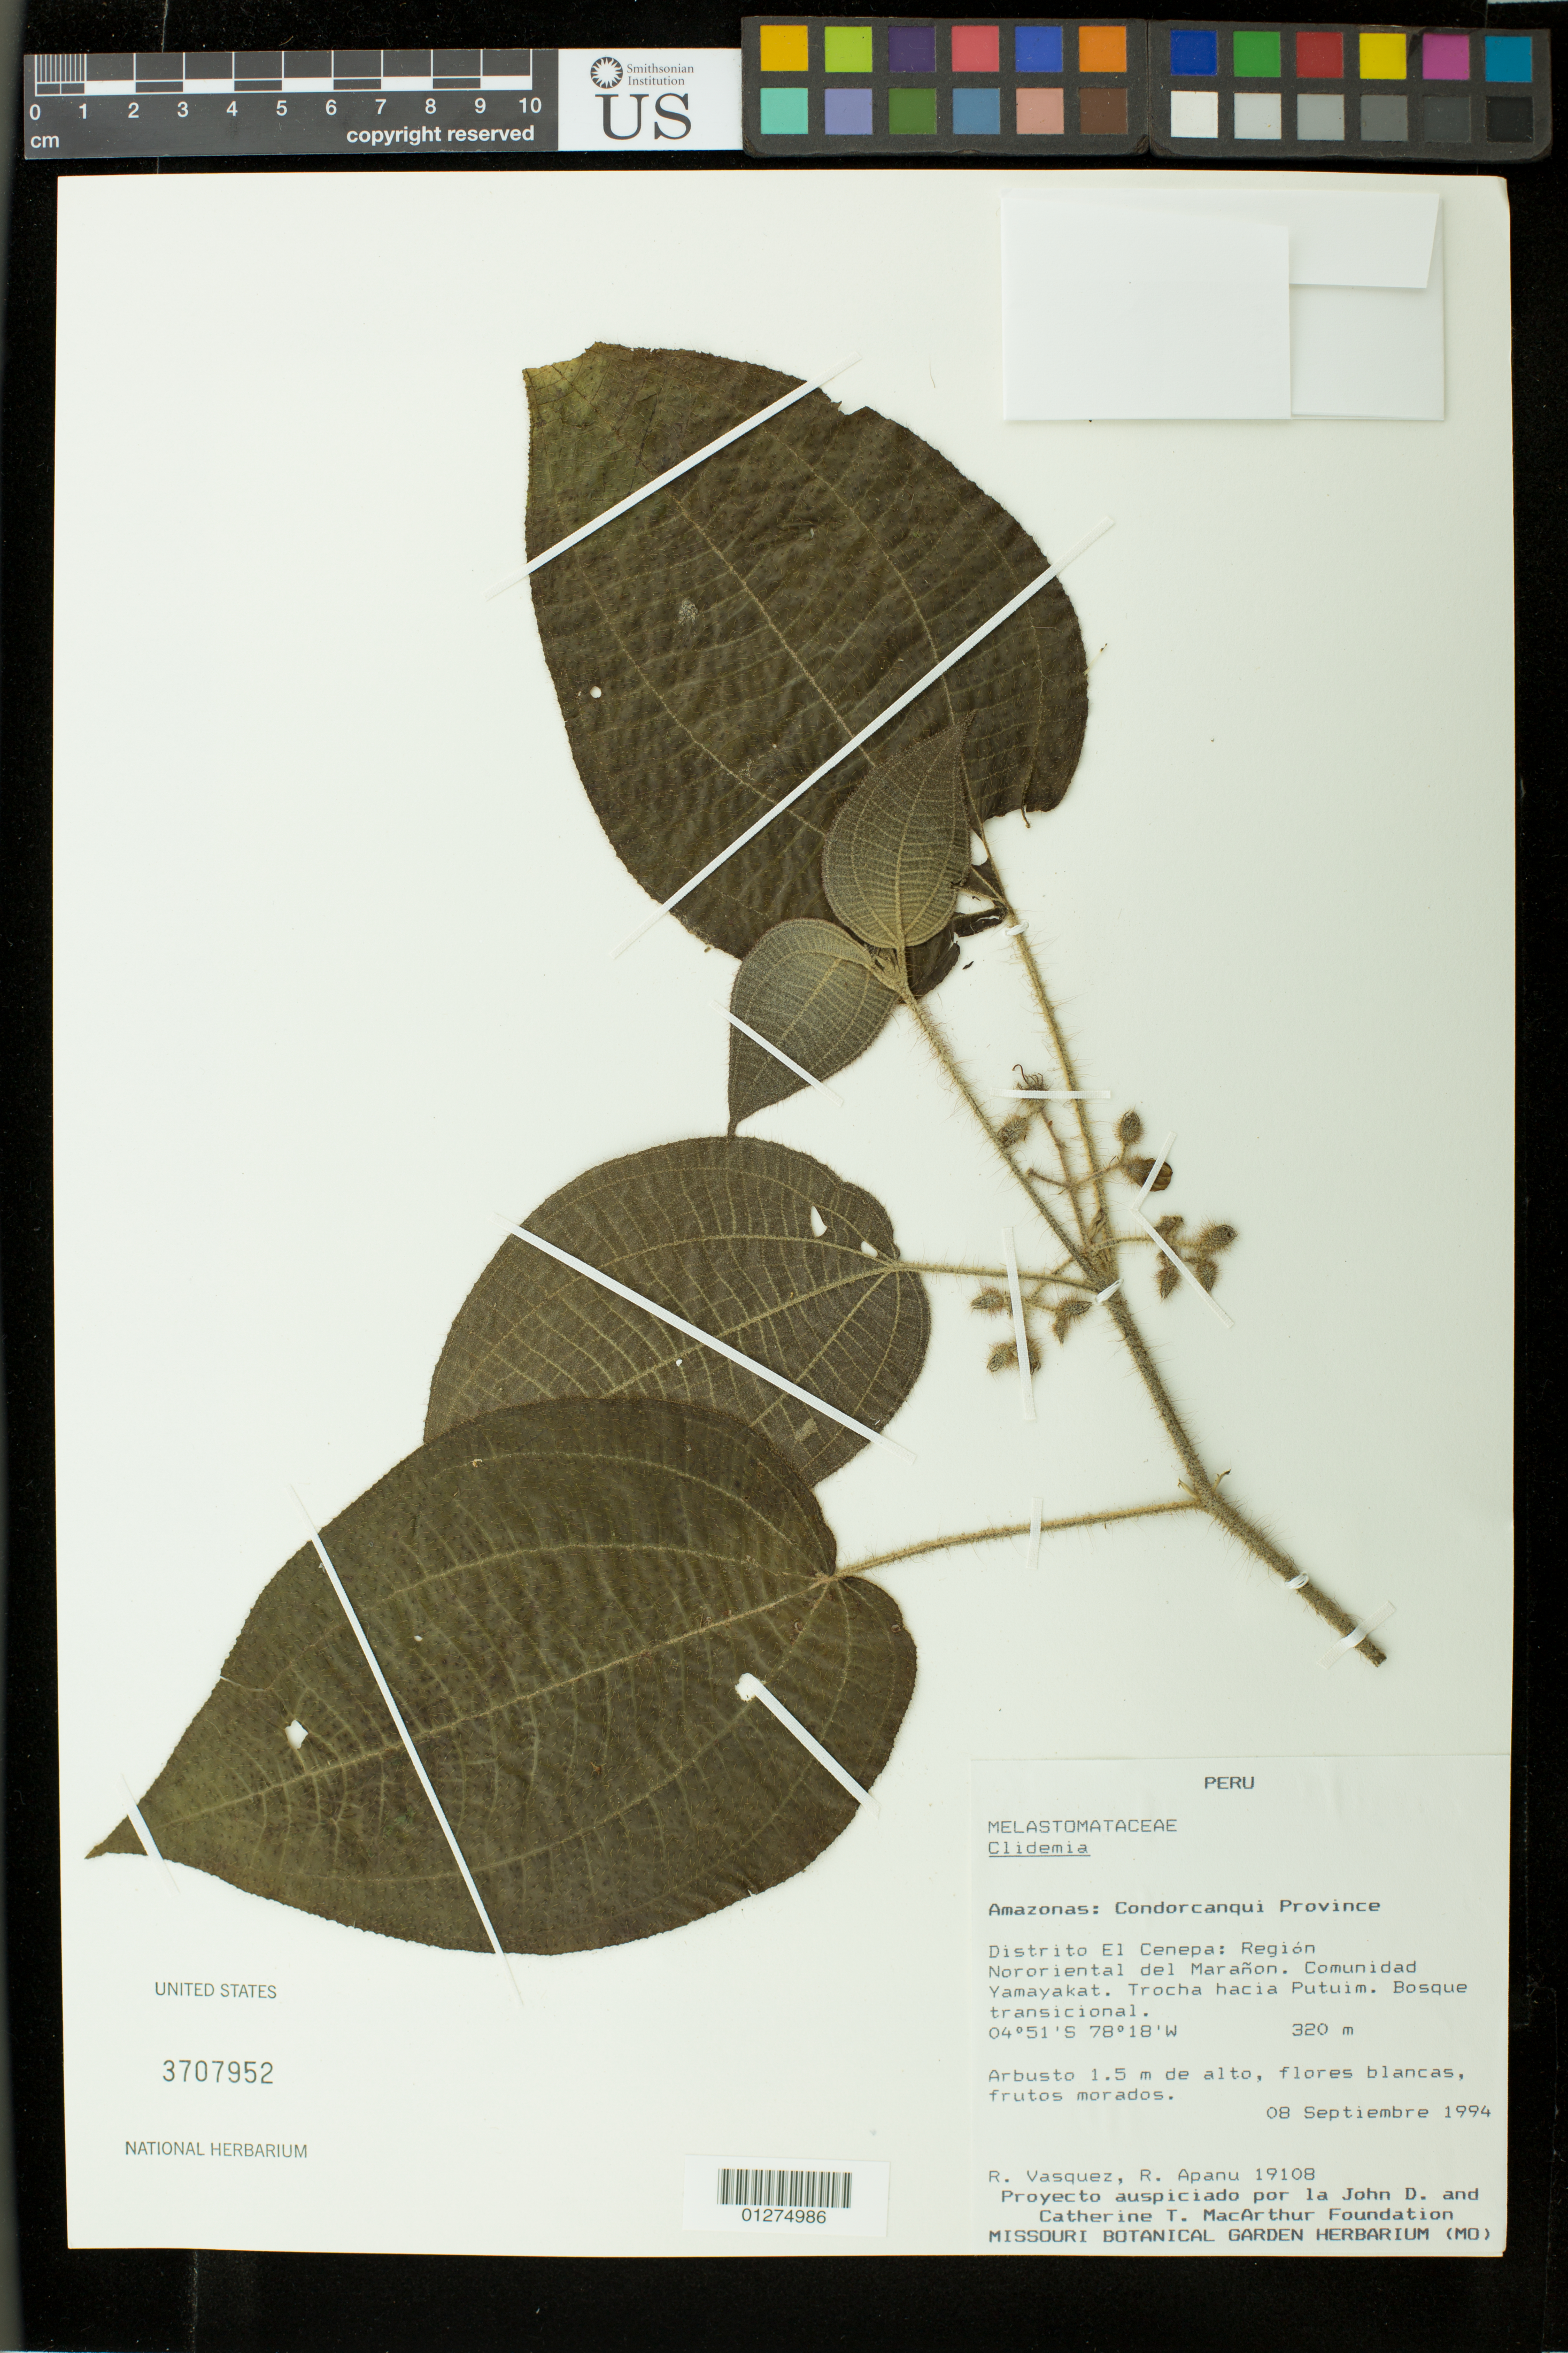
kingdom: Plantae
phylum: Tracheophyta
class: Magnoliopsida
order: Myrtales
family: Melastomataceae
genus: Clidemia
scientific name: Clidemia octona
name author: (Bonpl.) L.O. Williams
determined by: Michelangeli, F. A.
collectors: R. Vasquez & R. Apanu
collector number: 19108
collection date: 1994-09-08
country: Peru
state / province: Amazonas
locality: Condorcanqui Province, Distrito El Cenepa, Región Nororiental del Marañon, Comunidad Yamayakat, Trocha hacia Putuim.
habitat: bosque transicional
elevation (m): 320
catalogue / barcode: US 3707952